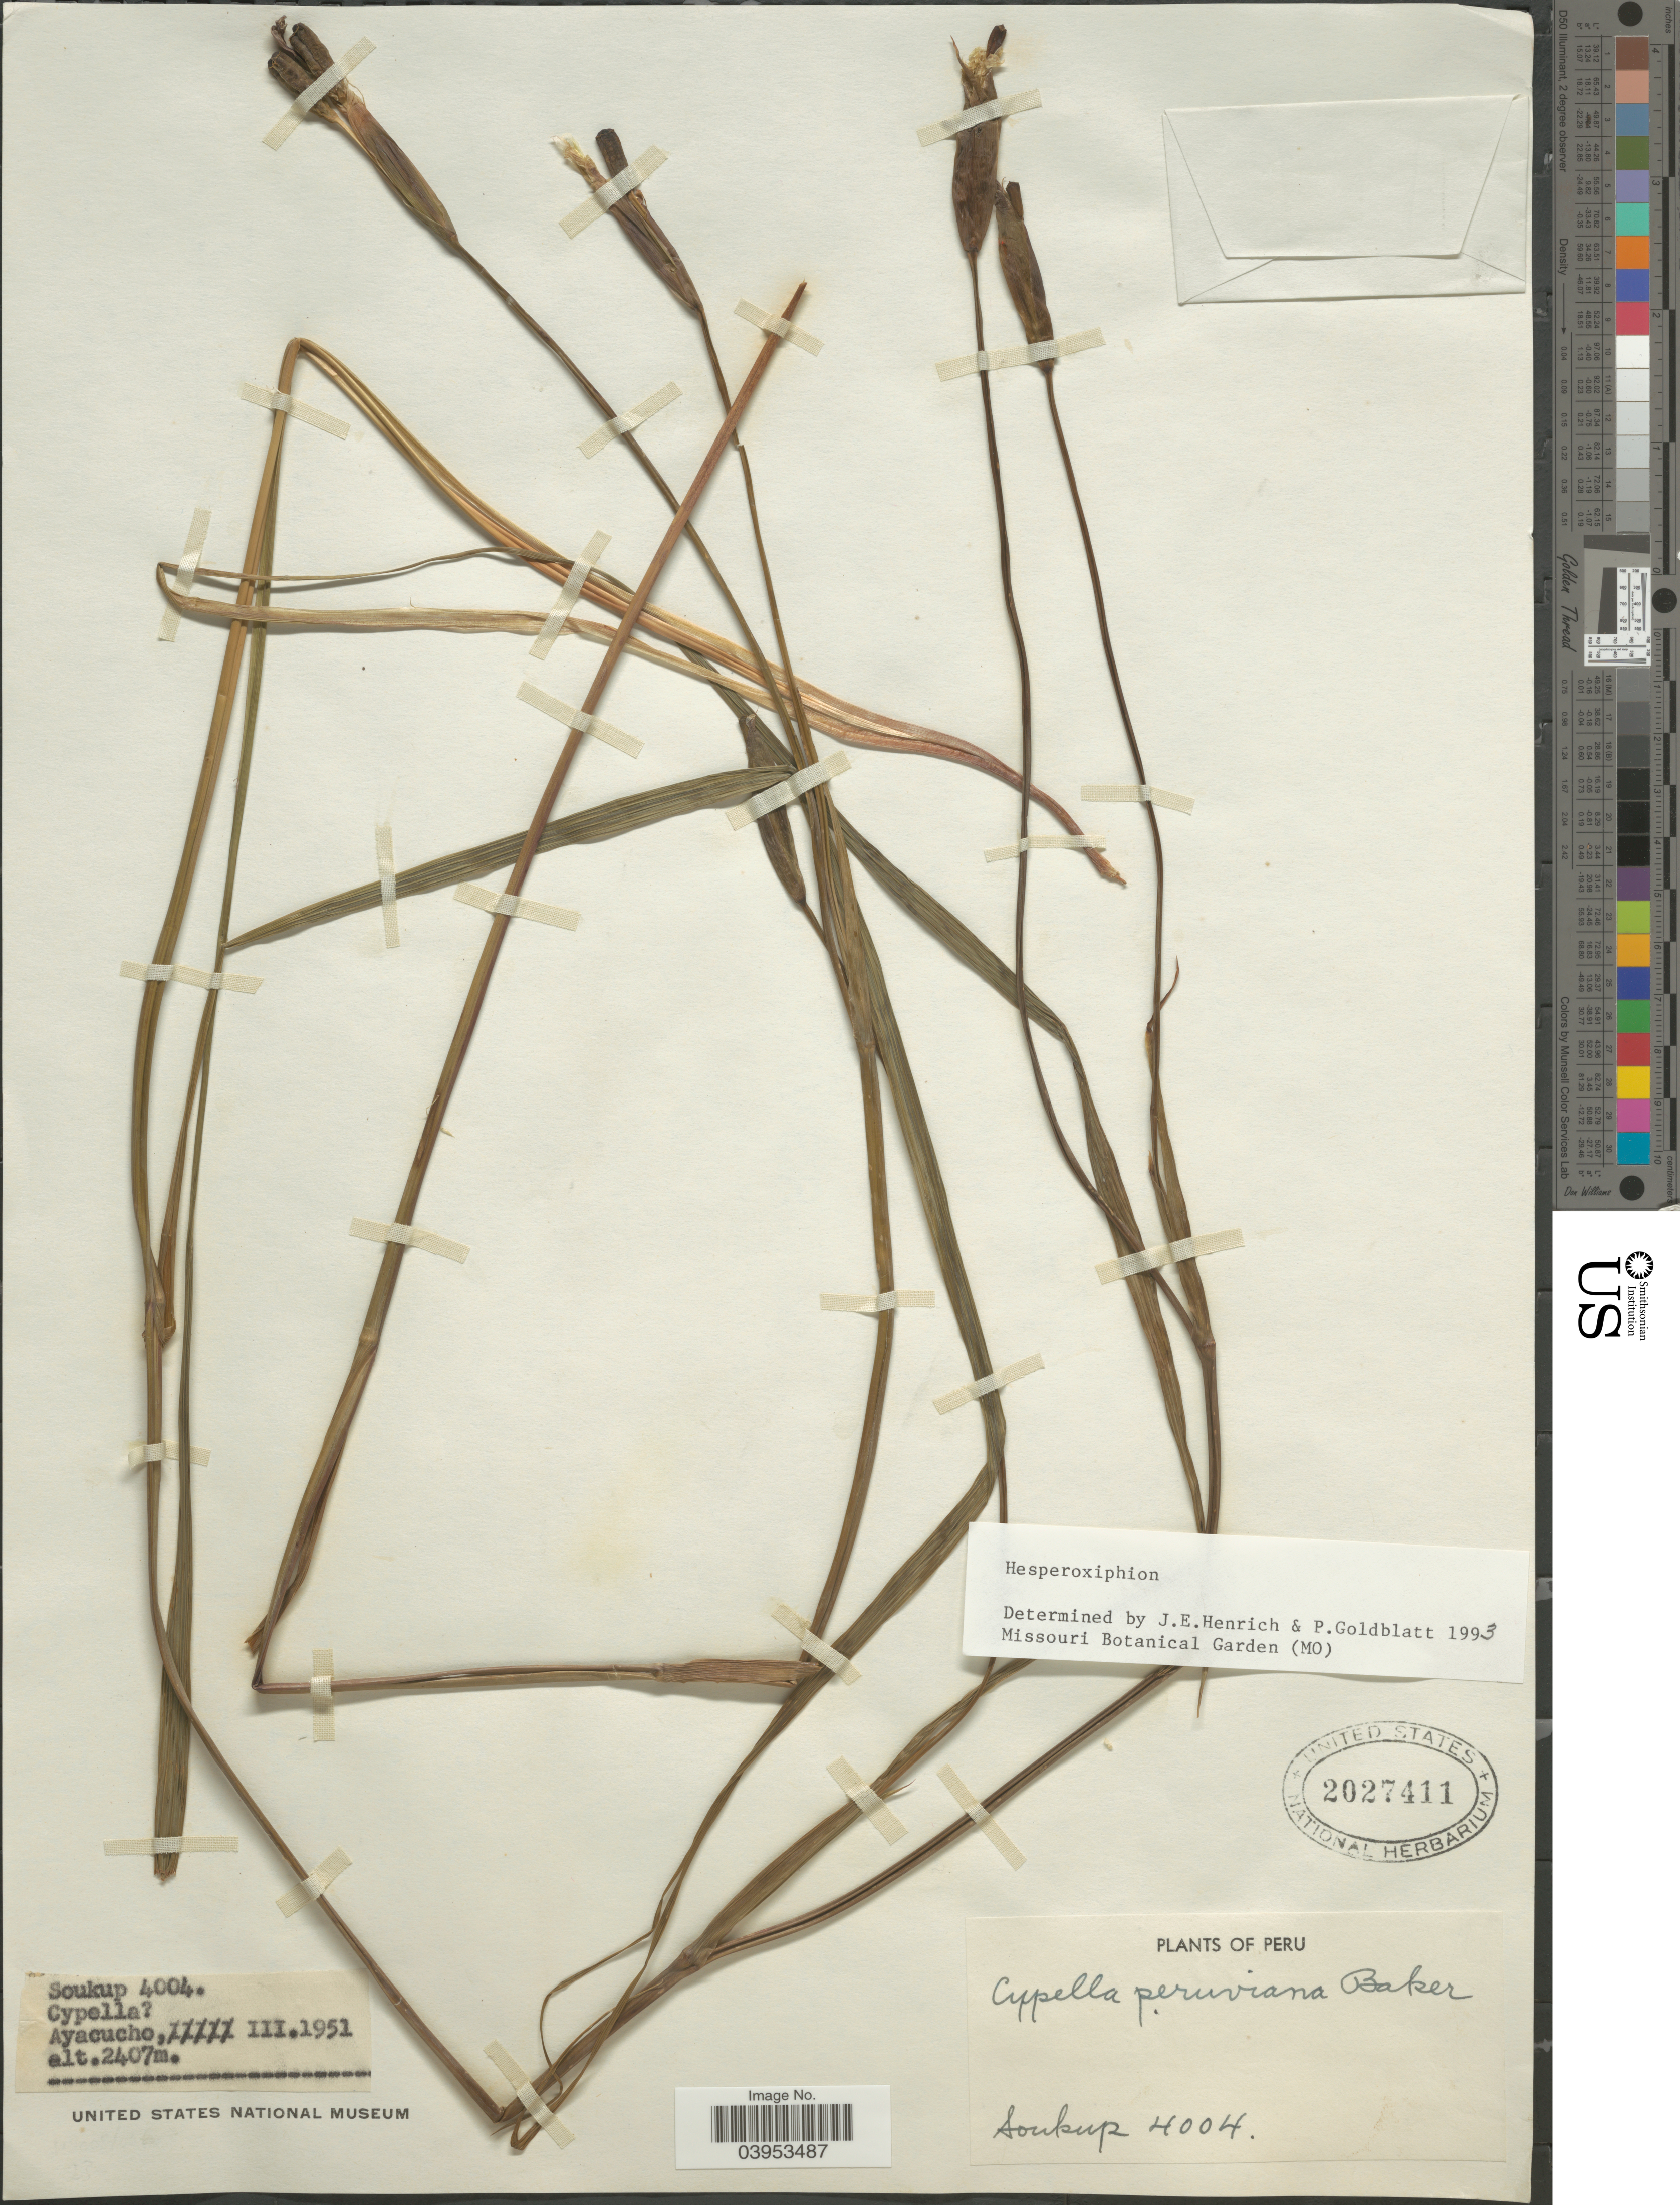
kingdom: Plantae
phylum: Tracheophyta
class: Liliopsida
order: Asparagales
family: Iridaceae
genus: Hesperoxiphion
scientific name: Hesperoxiphion sp.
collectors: -- Soukup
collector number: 4004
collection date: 1951-03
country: Peru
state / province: Ayacucho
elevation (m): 2407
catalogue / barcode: US 2027411